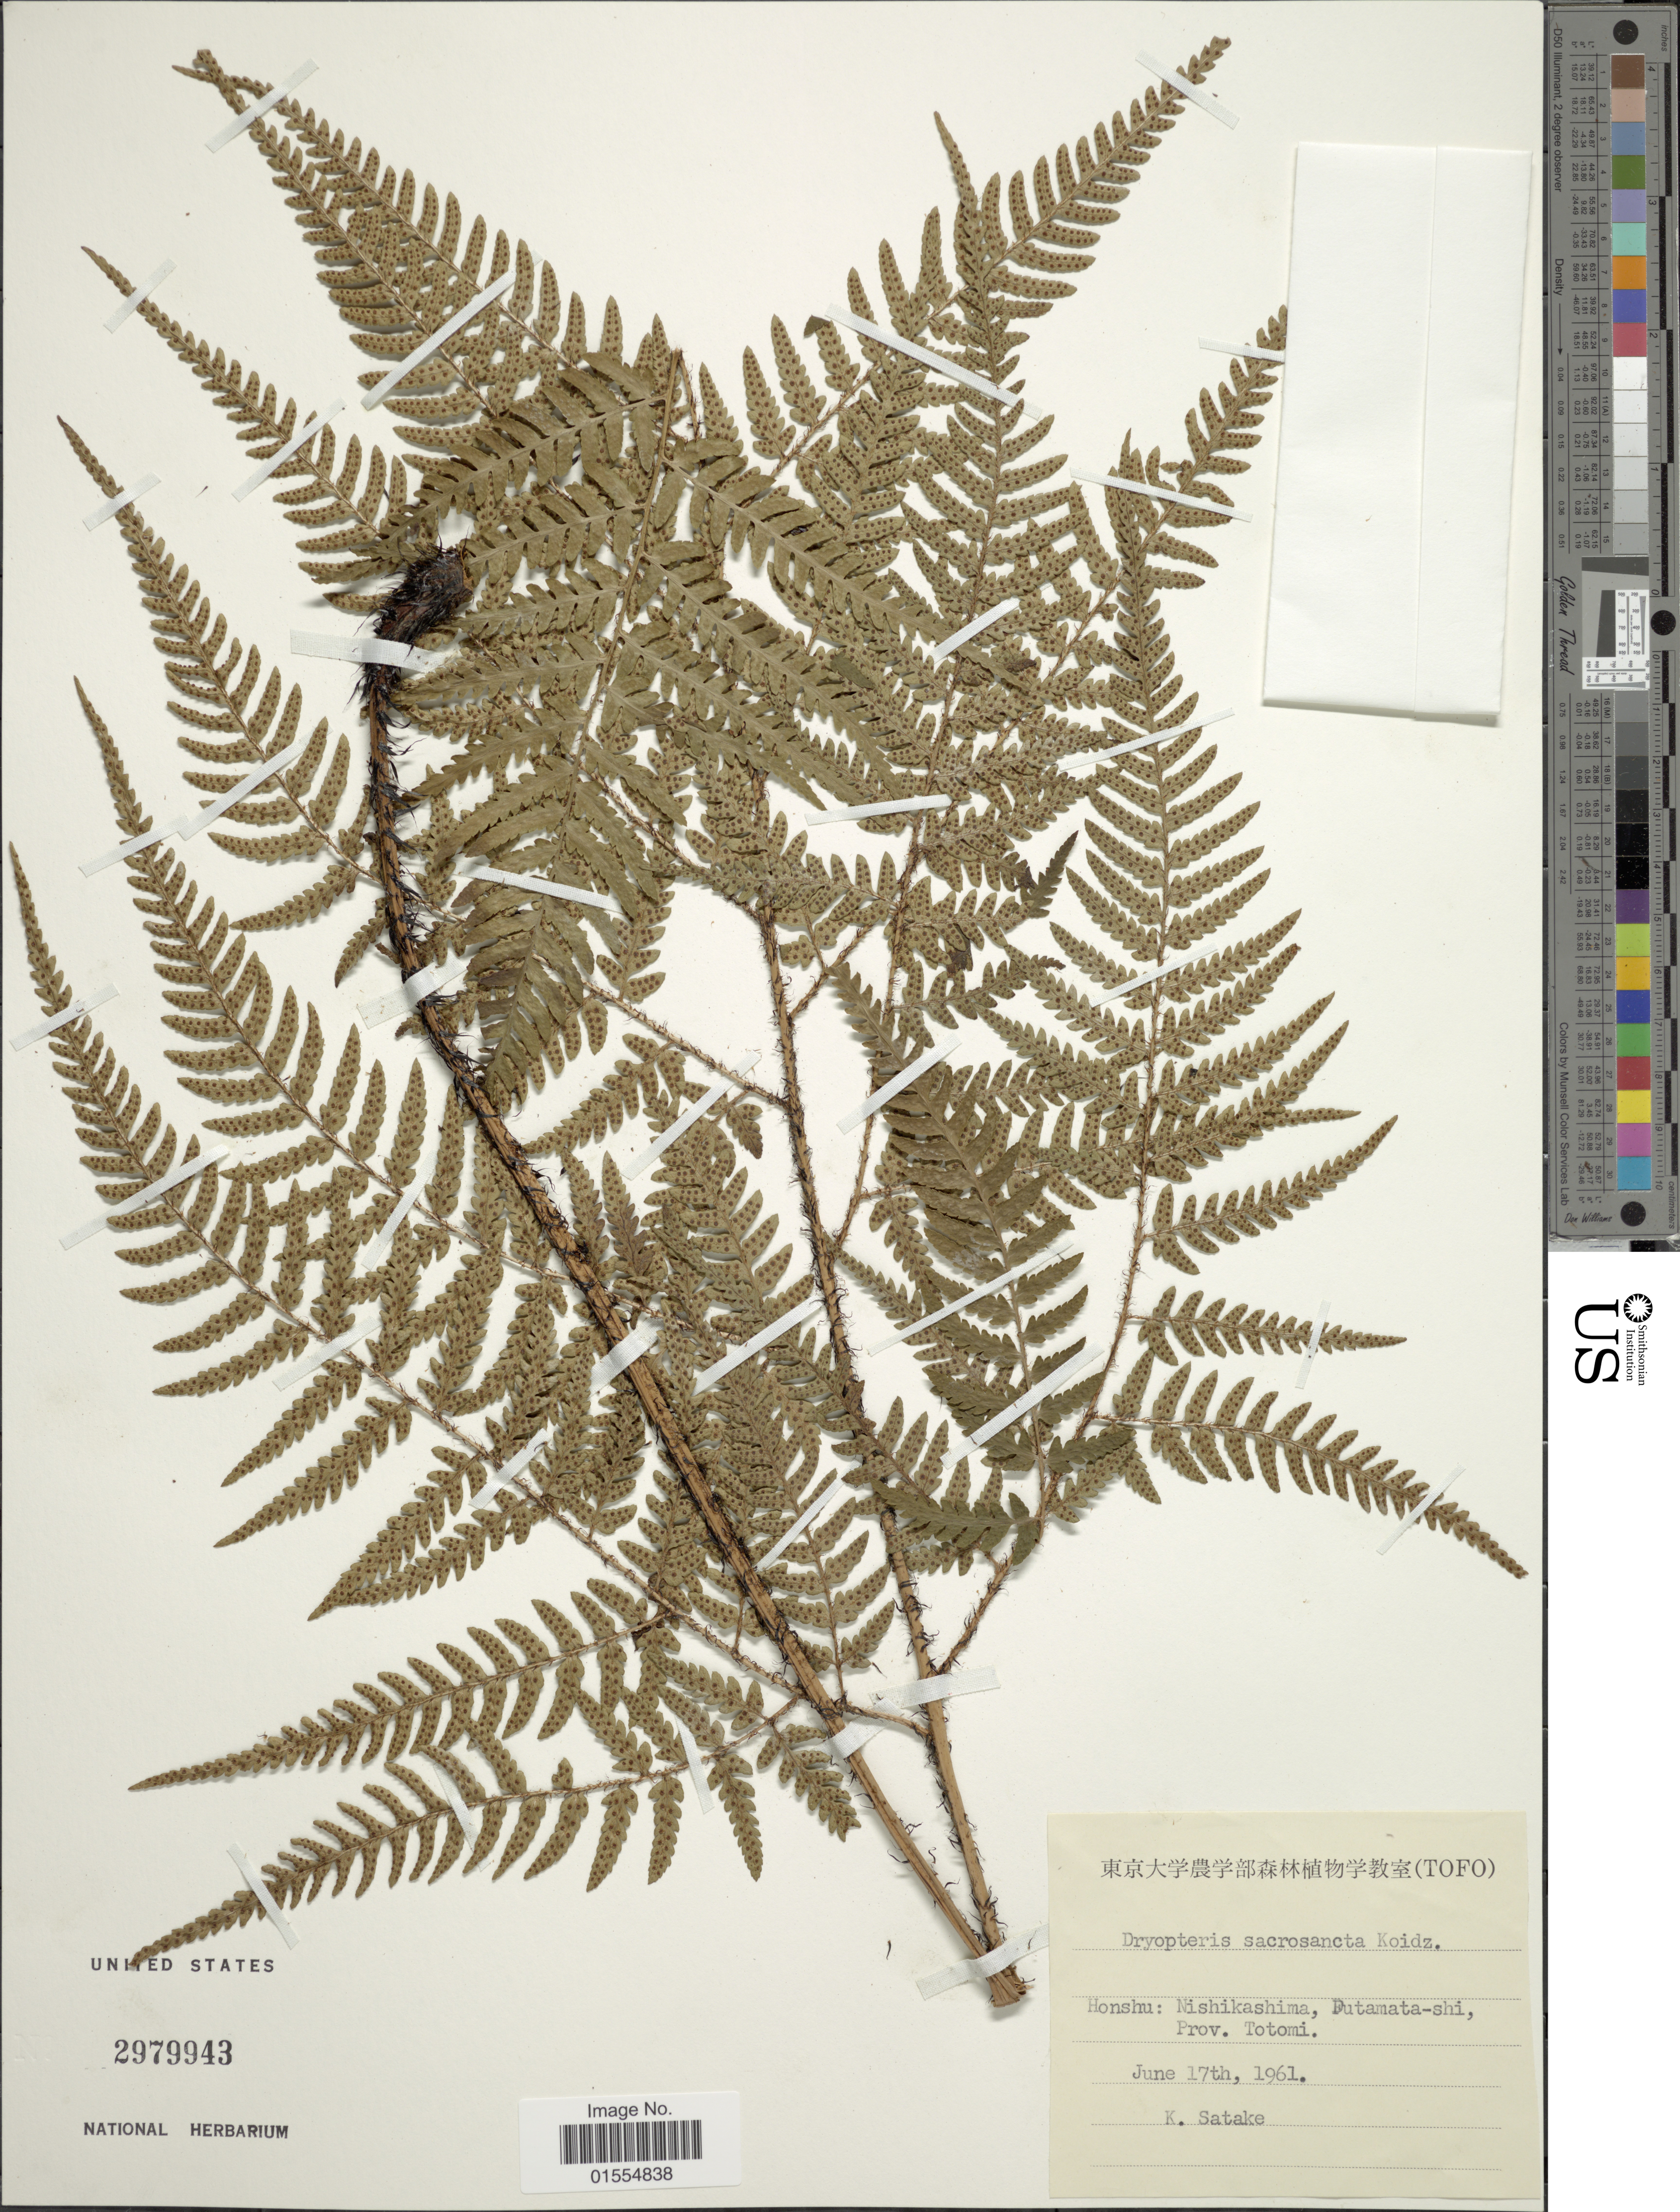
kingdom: Plantae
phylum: Tracheophyta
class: Polypodiopsida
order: Polypodiales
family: Dryopteridaceae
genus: Dryopteris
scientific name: Dryopteris sacrosancta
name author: Koidz.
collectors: K. Satake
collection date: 1961-06-17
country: Japan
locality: Honshu: Nishikashima, Dutamata-shi, Prov. Totomi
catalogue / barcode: US 2979943